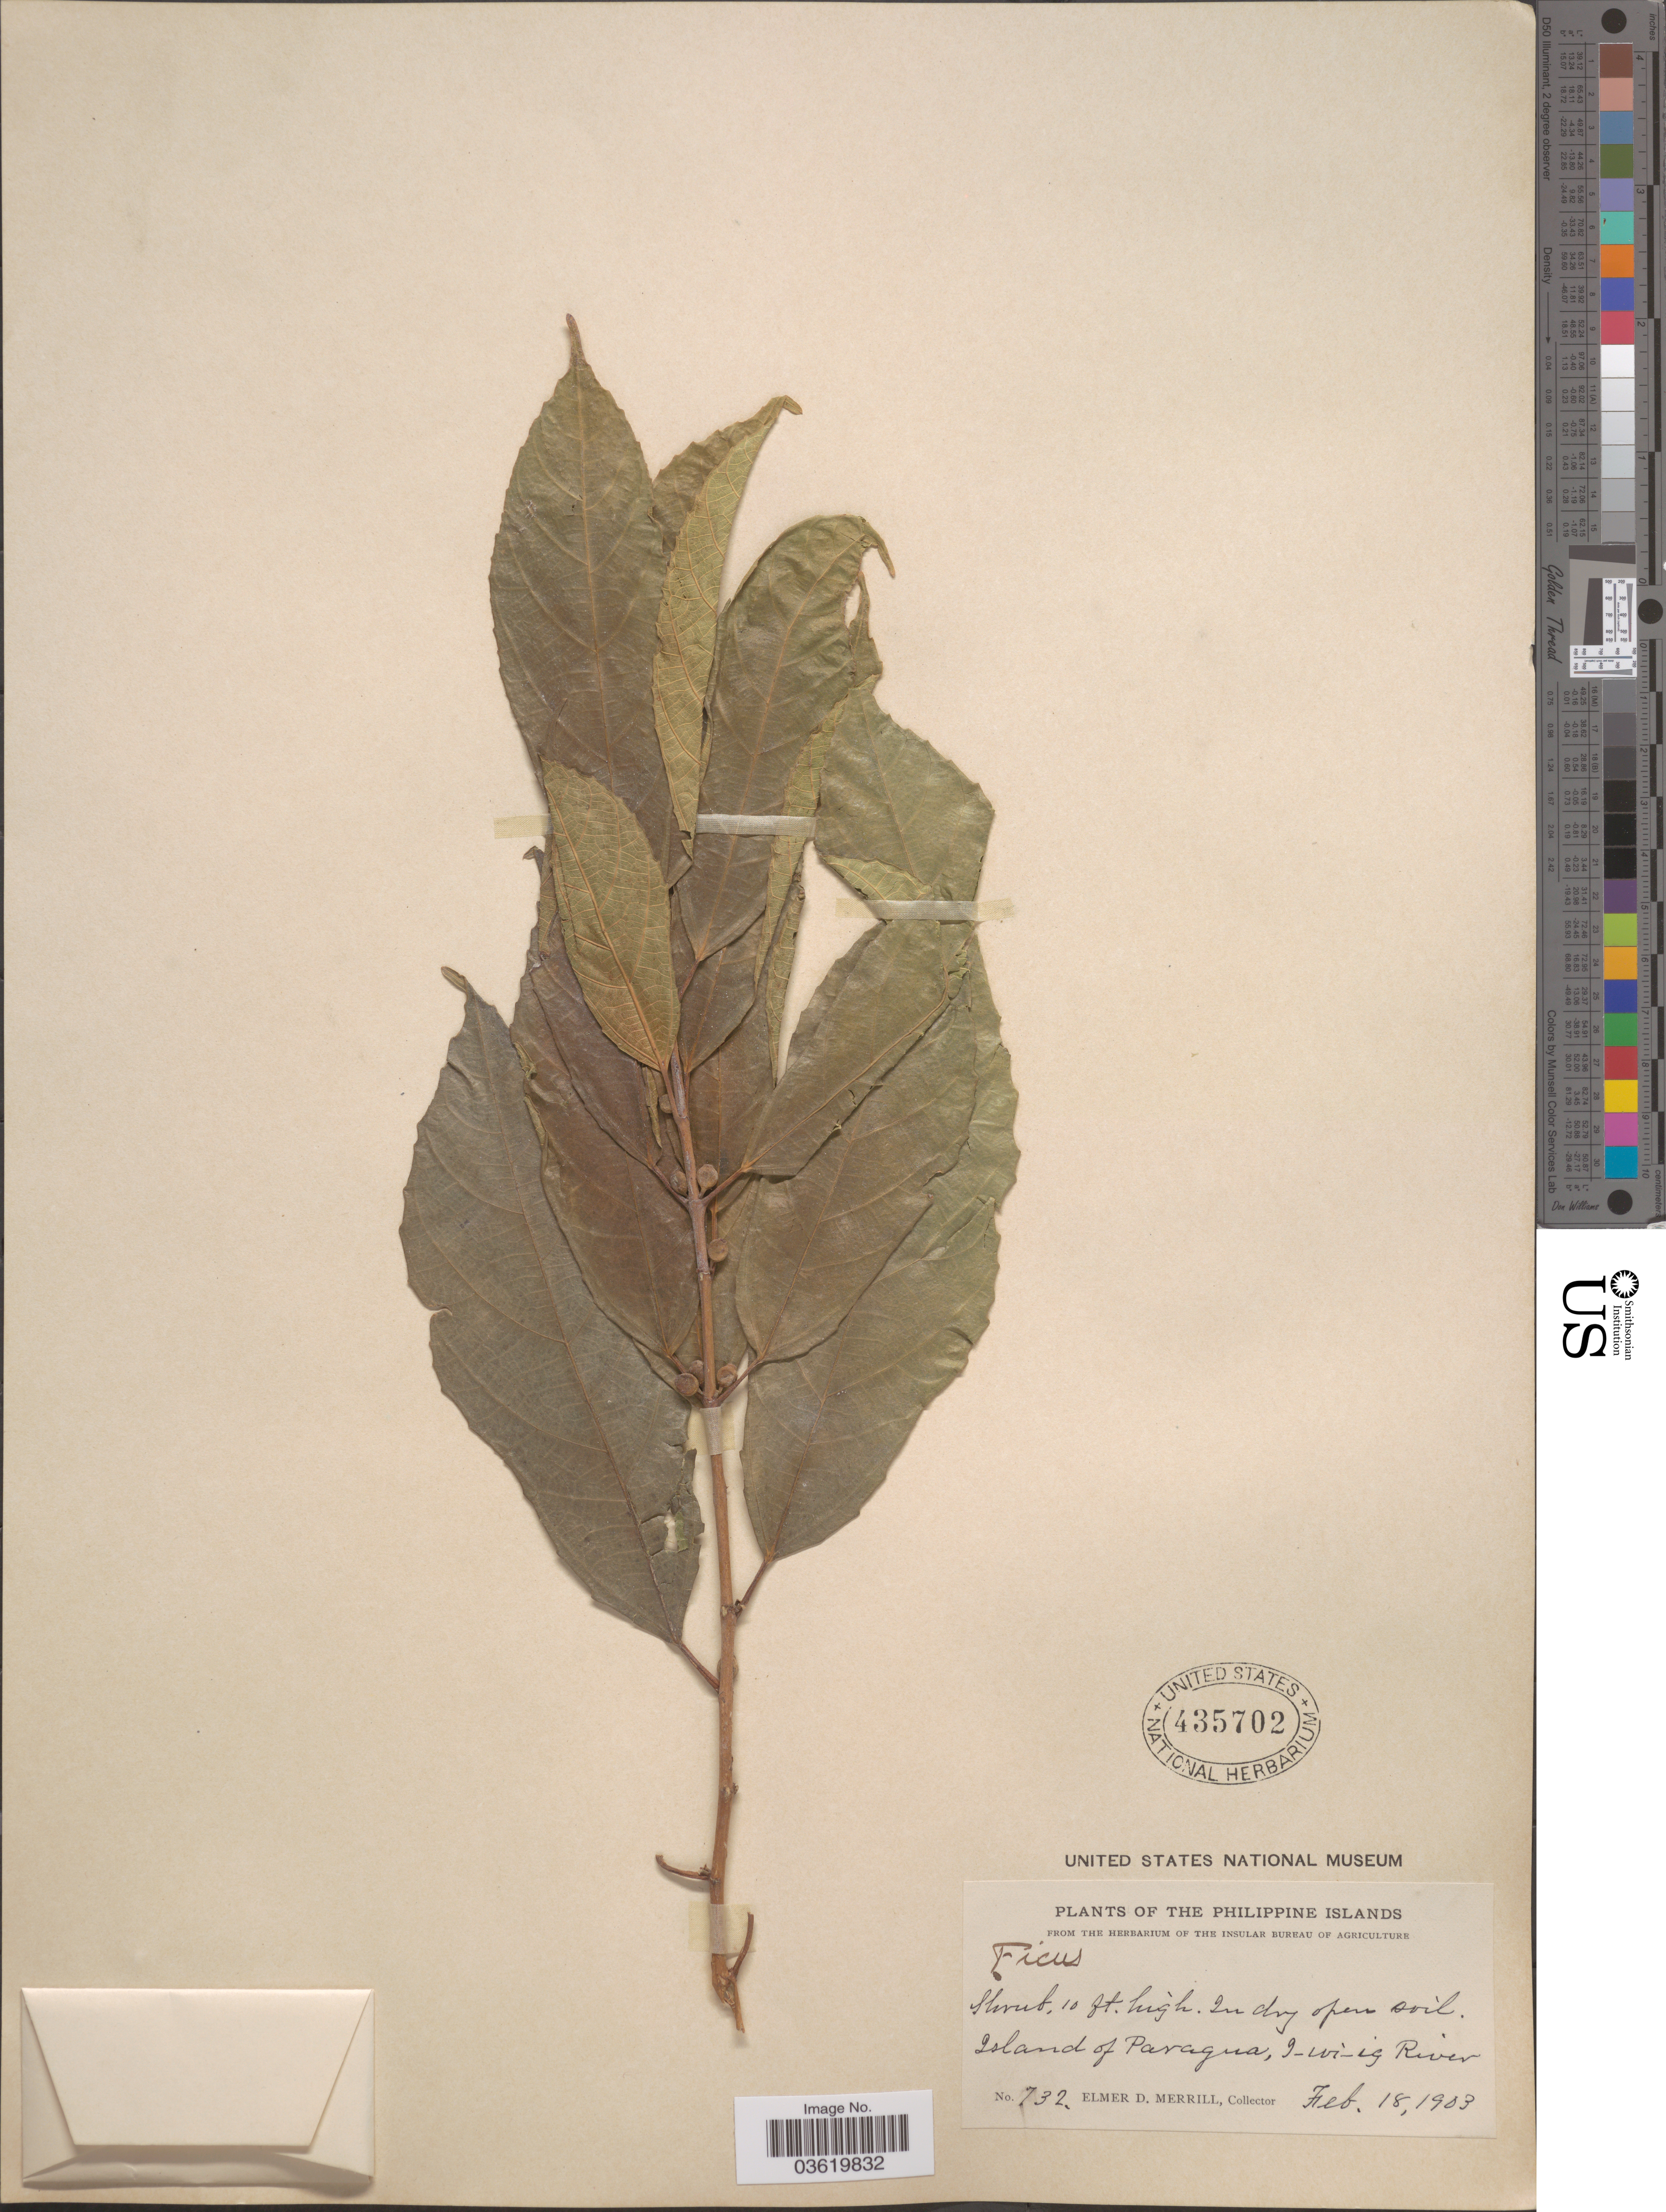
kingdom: Plantae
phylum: Tracheophyta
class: Magnoliopsida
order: Rosales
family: Moraceae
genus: Ficus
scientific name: Ficus ulmifolia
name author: Lam.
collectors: E. D. Merrill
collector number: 732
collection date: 1903-02-18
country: Philippines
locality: Philippine Islands. Island of Paragua, 9-wi-ig River.*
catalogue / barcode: US 435702